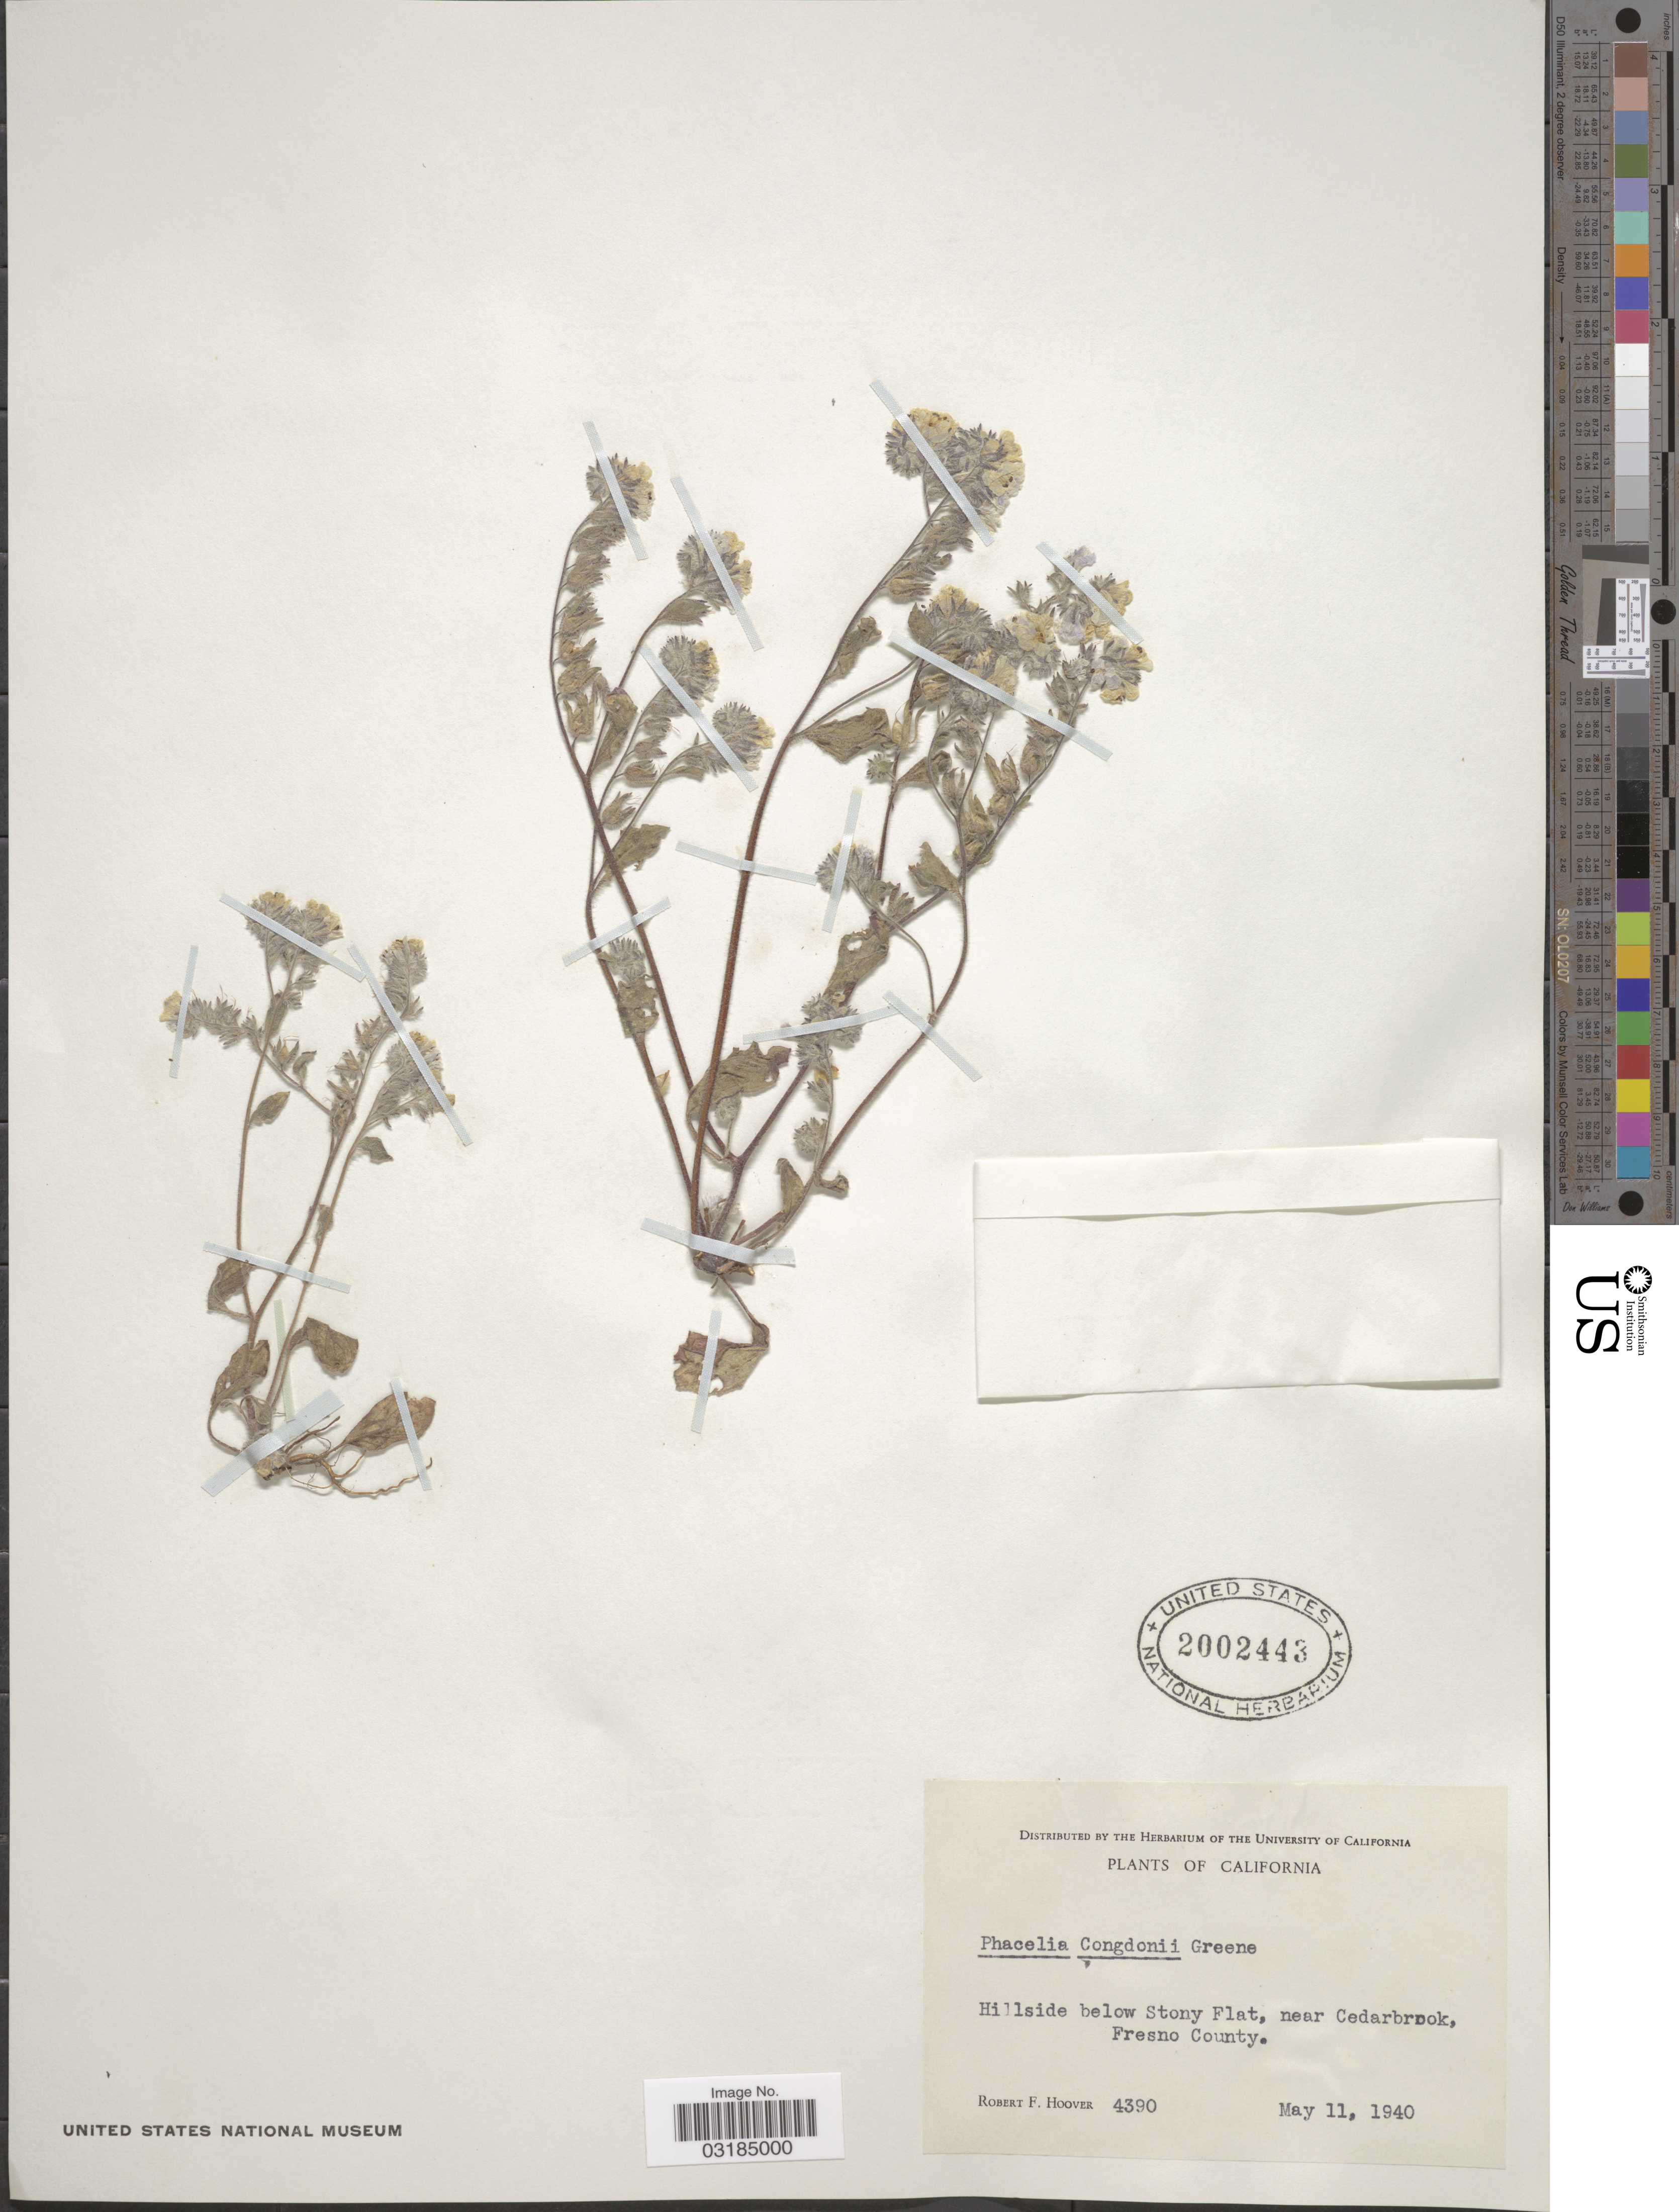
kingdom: Plantae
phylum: Tracheophyta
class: Magnoliopsida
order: Boraginales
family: Hydrophyllaceae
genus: Phacelia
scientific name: Phacelia congdonii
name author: S.W. Greene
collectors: R. F. Hoover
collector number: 4390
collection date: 1940-05-11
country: United States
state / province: California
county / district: Fresno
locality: Hillside below Stony Flat, near Cedarbrook, Fresno County.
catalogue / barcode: US 2002443